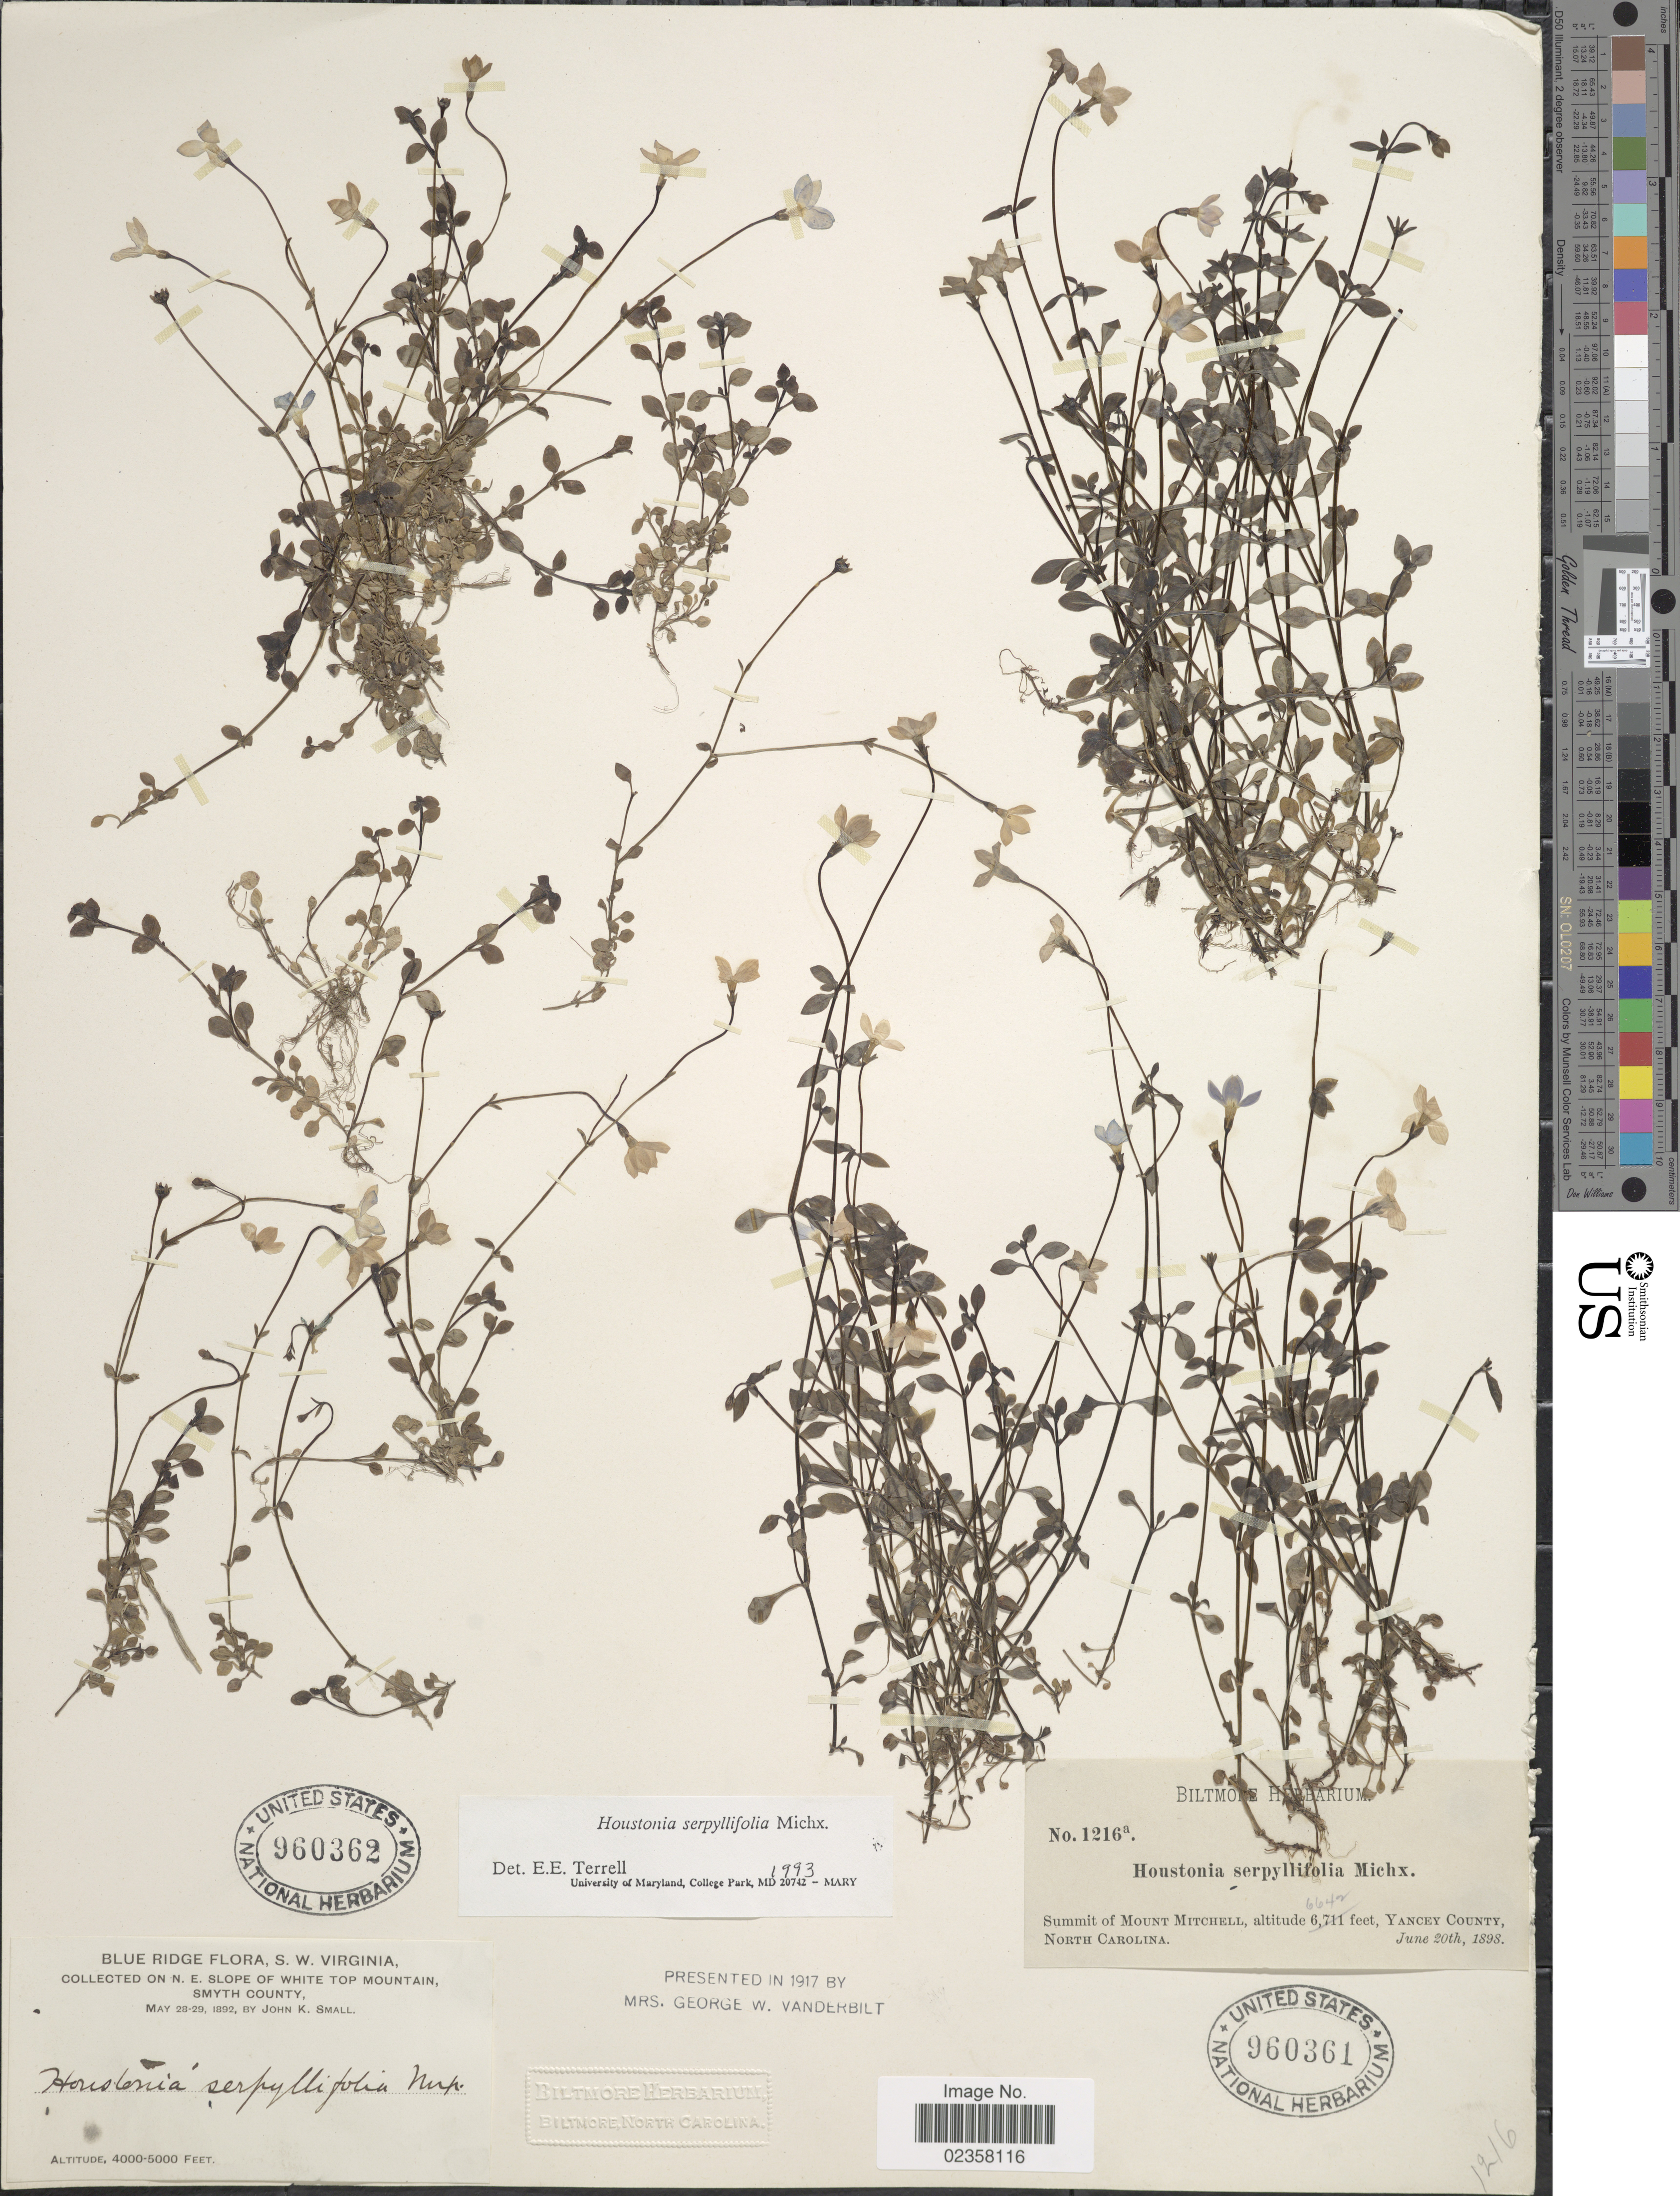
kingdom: Plantae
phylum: Tracheophyta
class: Magnoliopsida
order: Gentianales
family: Rubiaceae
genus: Houstonia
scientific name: Houstonia serpyllifolia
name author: Michx.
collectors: ex herb. Biltmore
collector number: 1216a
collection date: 1898-06-20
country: United States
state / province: North Carolina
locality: Summit of Mount Mitcgell, Yancey County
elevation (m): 2024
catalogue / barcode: US 960361